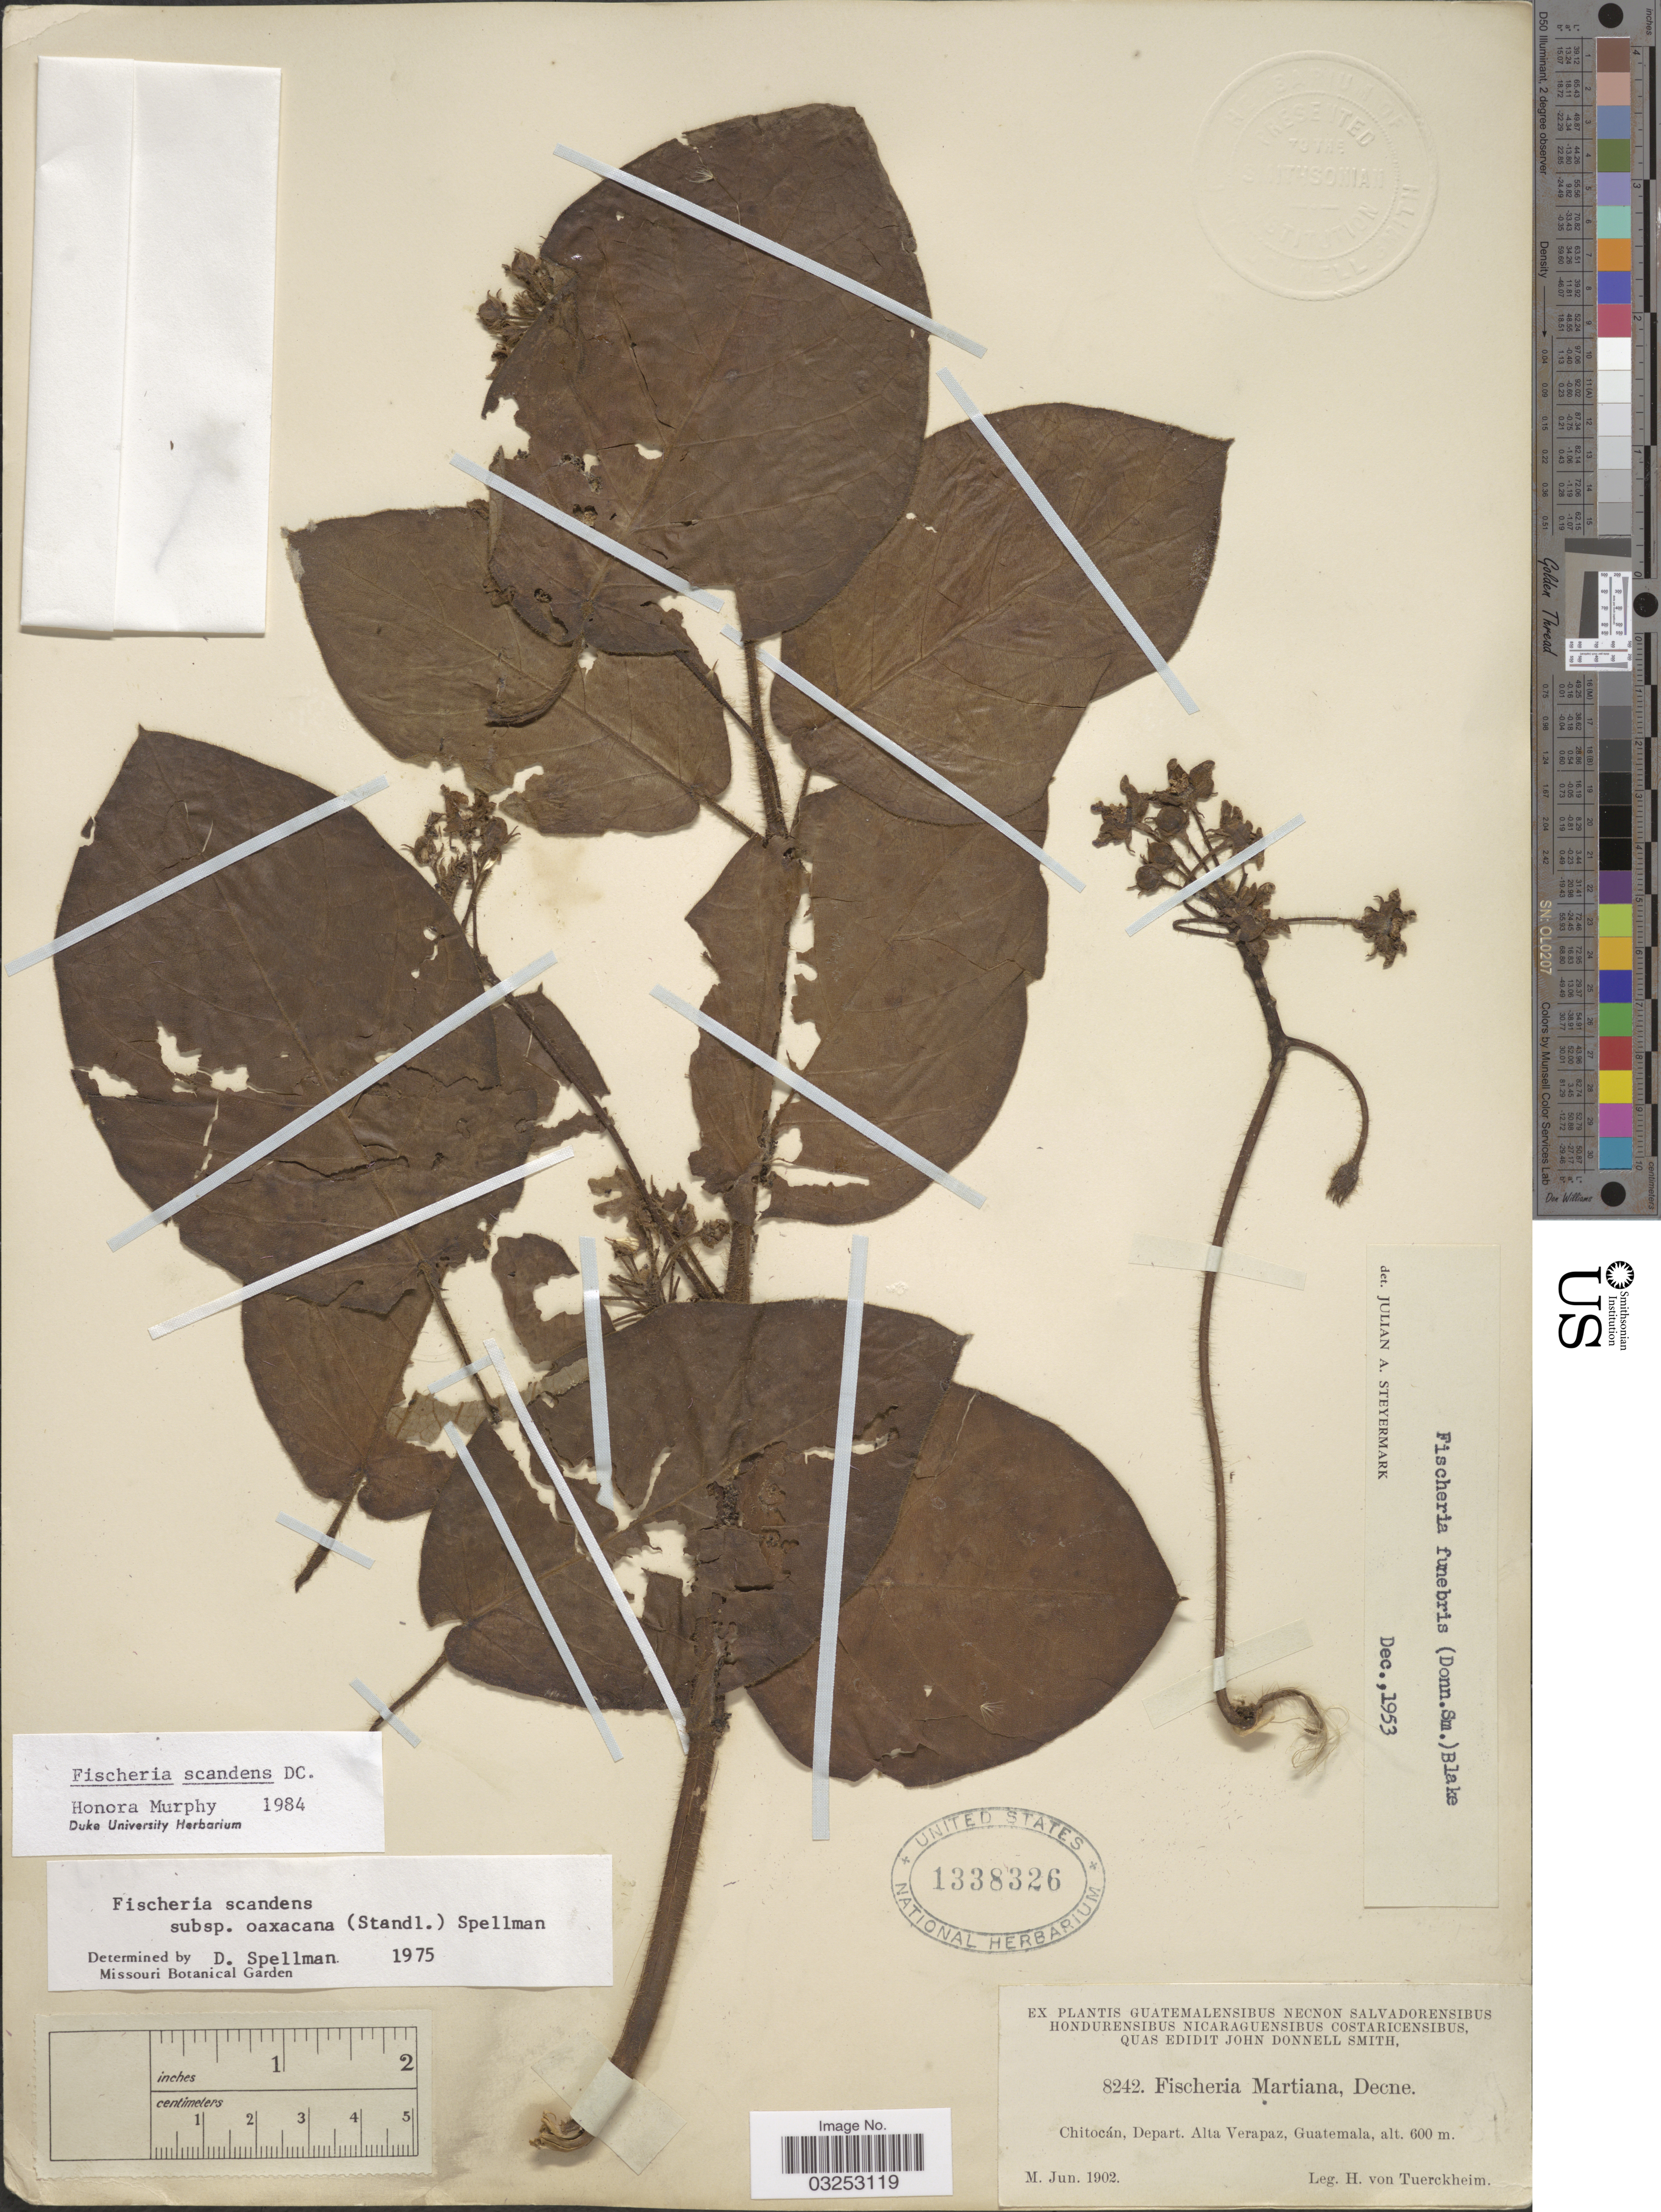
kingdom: Plantae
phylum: Tracheophyta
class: Magnoliopsida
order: Gentianales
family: Apocynaceae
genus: Fischeria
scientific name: Fischeria scandens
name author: DC.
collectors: H. von Türckheim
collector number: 8242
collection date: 1902-06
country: Guatemala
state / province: Alta Verapaz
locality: Chitocán, Depart. Alta Verapaz.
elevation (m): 600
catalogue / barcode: US 1338326